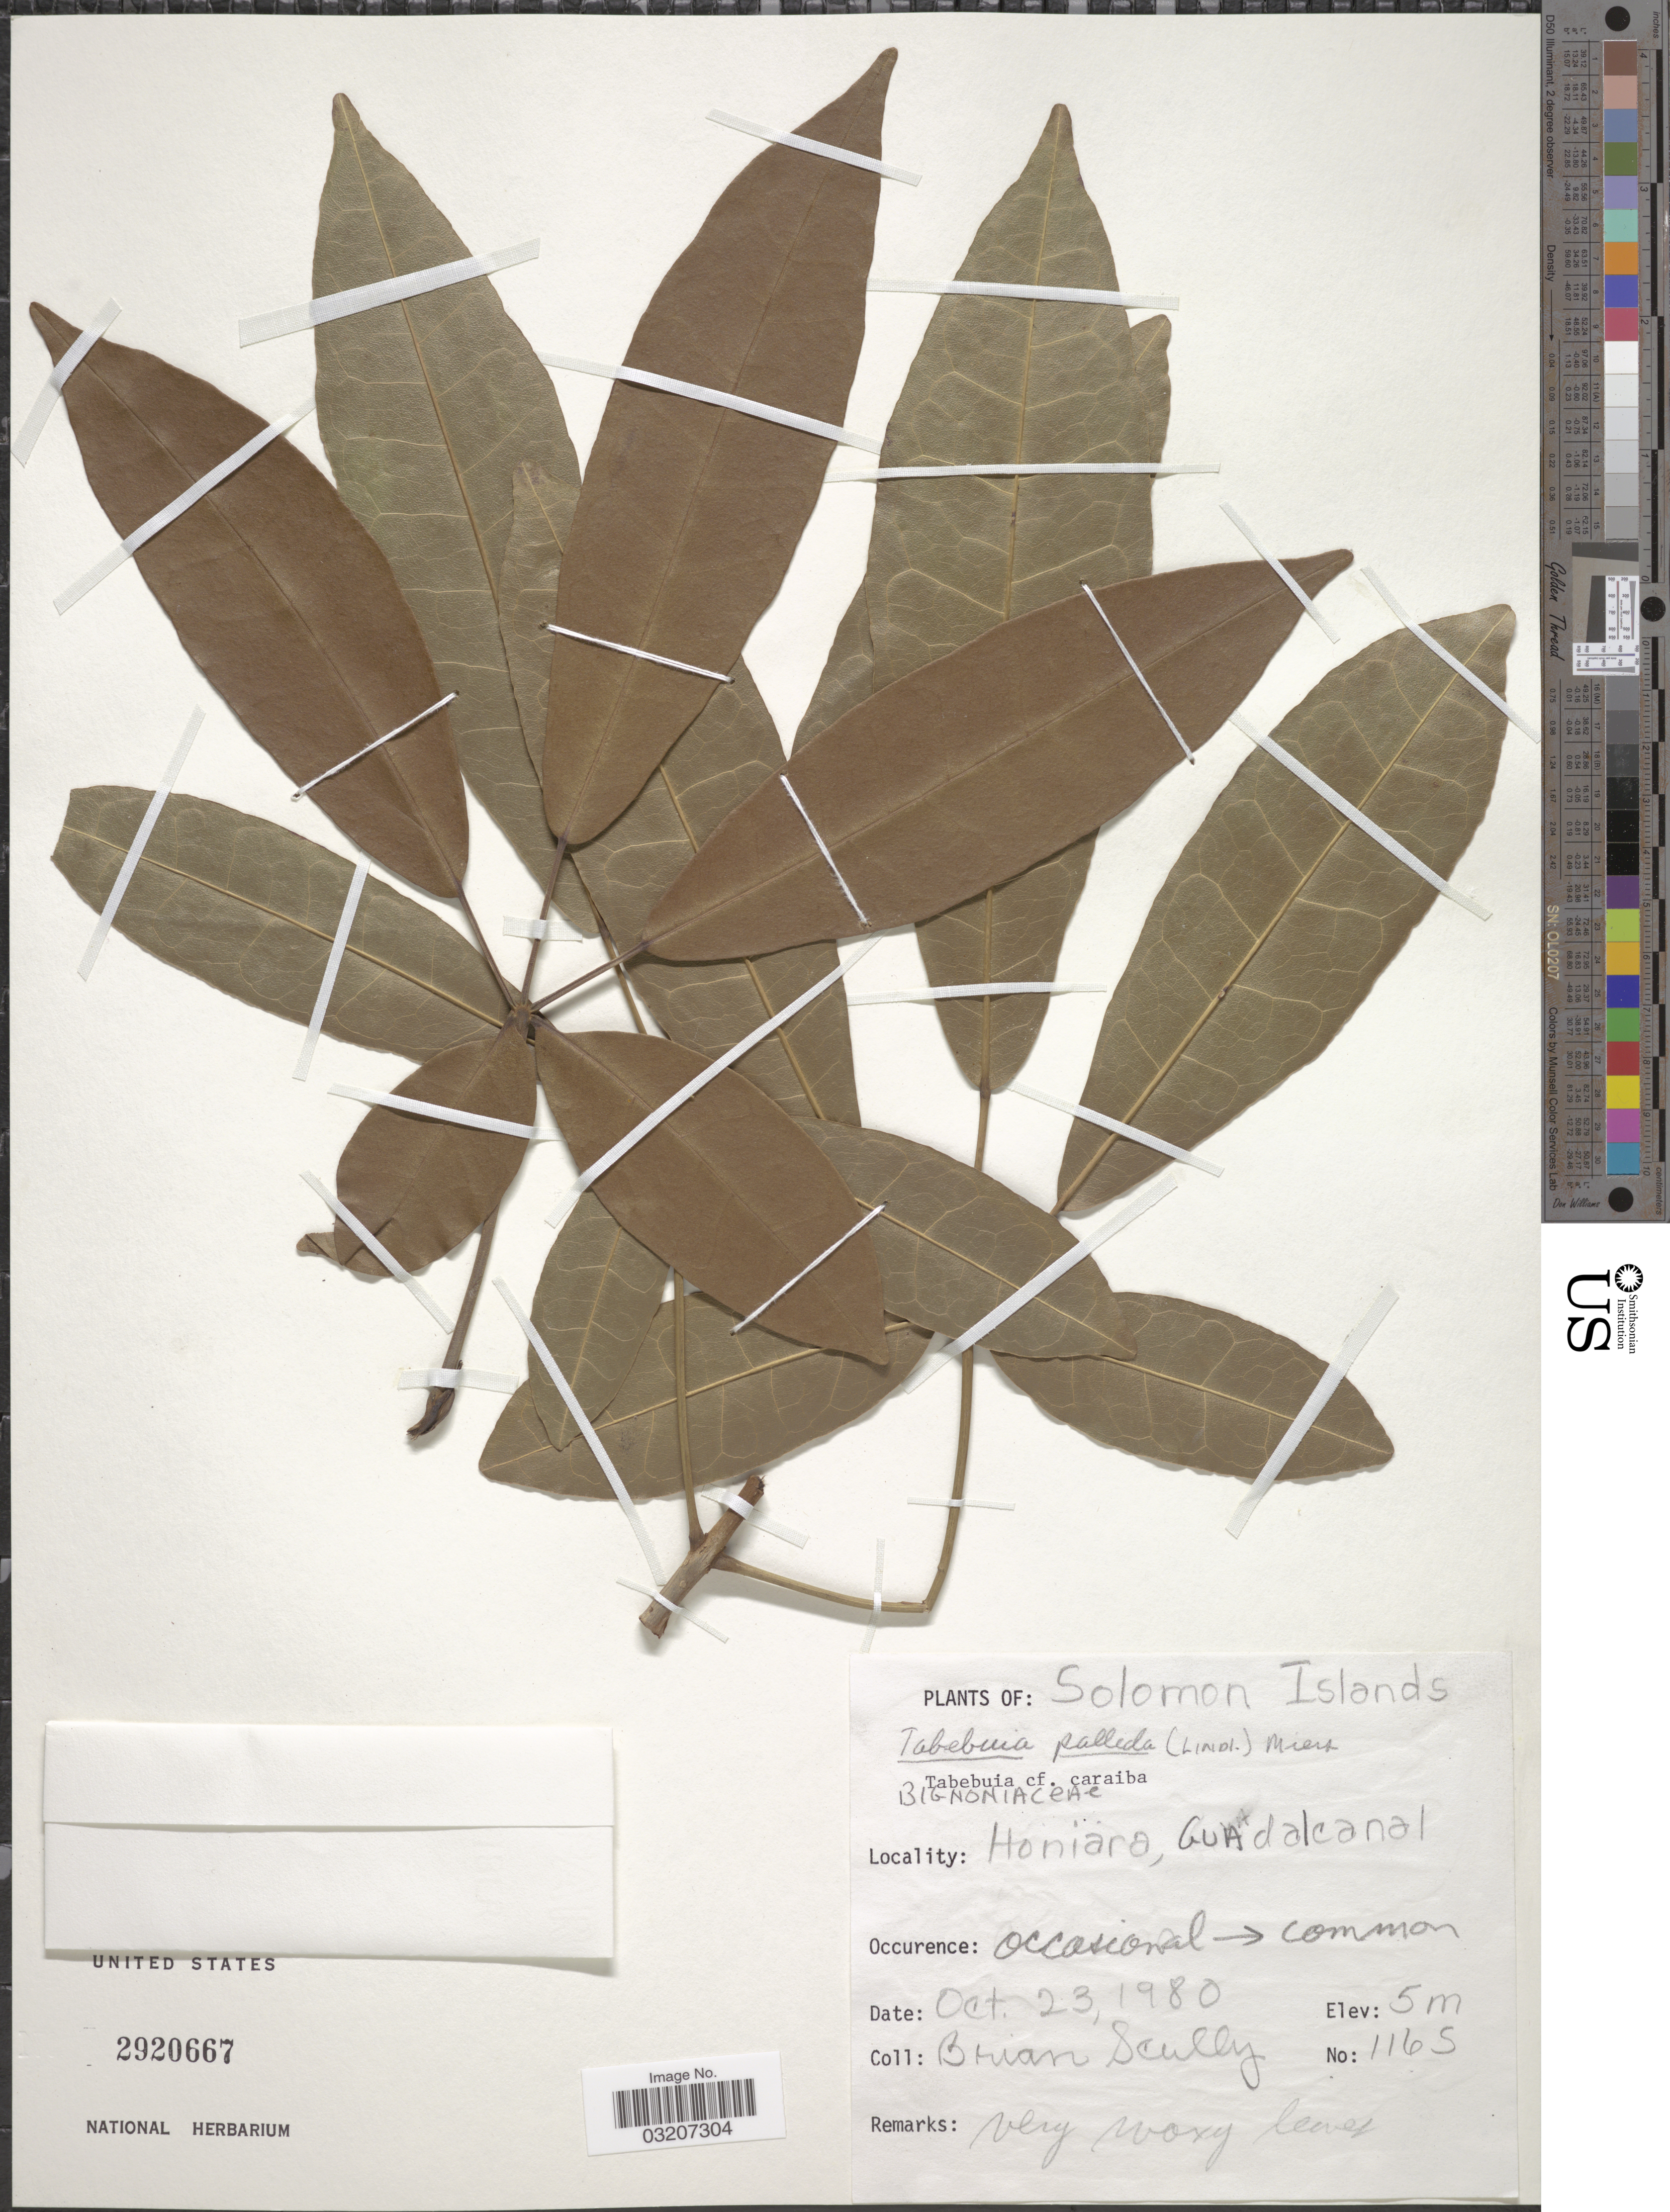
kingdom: Plantae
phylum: Tracheophyta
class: Magnoliopsida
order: Lamiales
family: Bignoniaceae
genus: Tabebuia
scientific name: Tabebuia pallida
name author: (Lindl.) Miers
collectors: B. Scully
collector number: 116S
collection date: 1980-10-23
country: Solomon Islands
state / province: Solomon Islands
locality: Honiara, Guadalcanal.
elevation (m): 5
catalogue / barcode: US 2920667